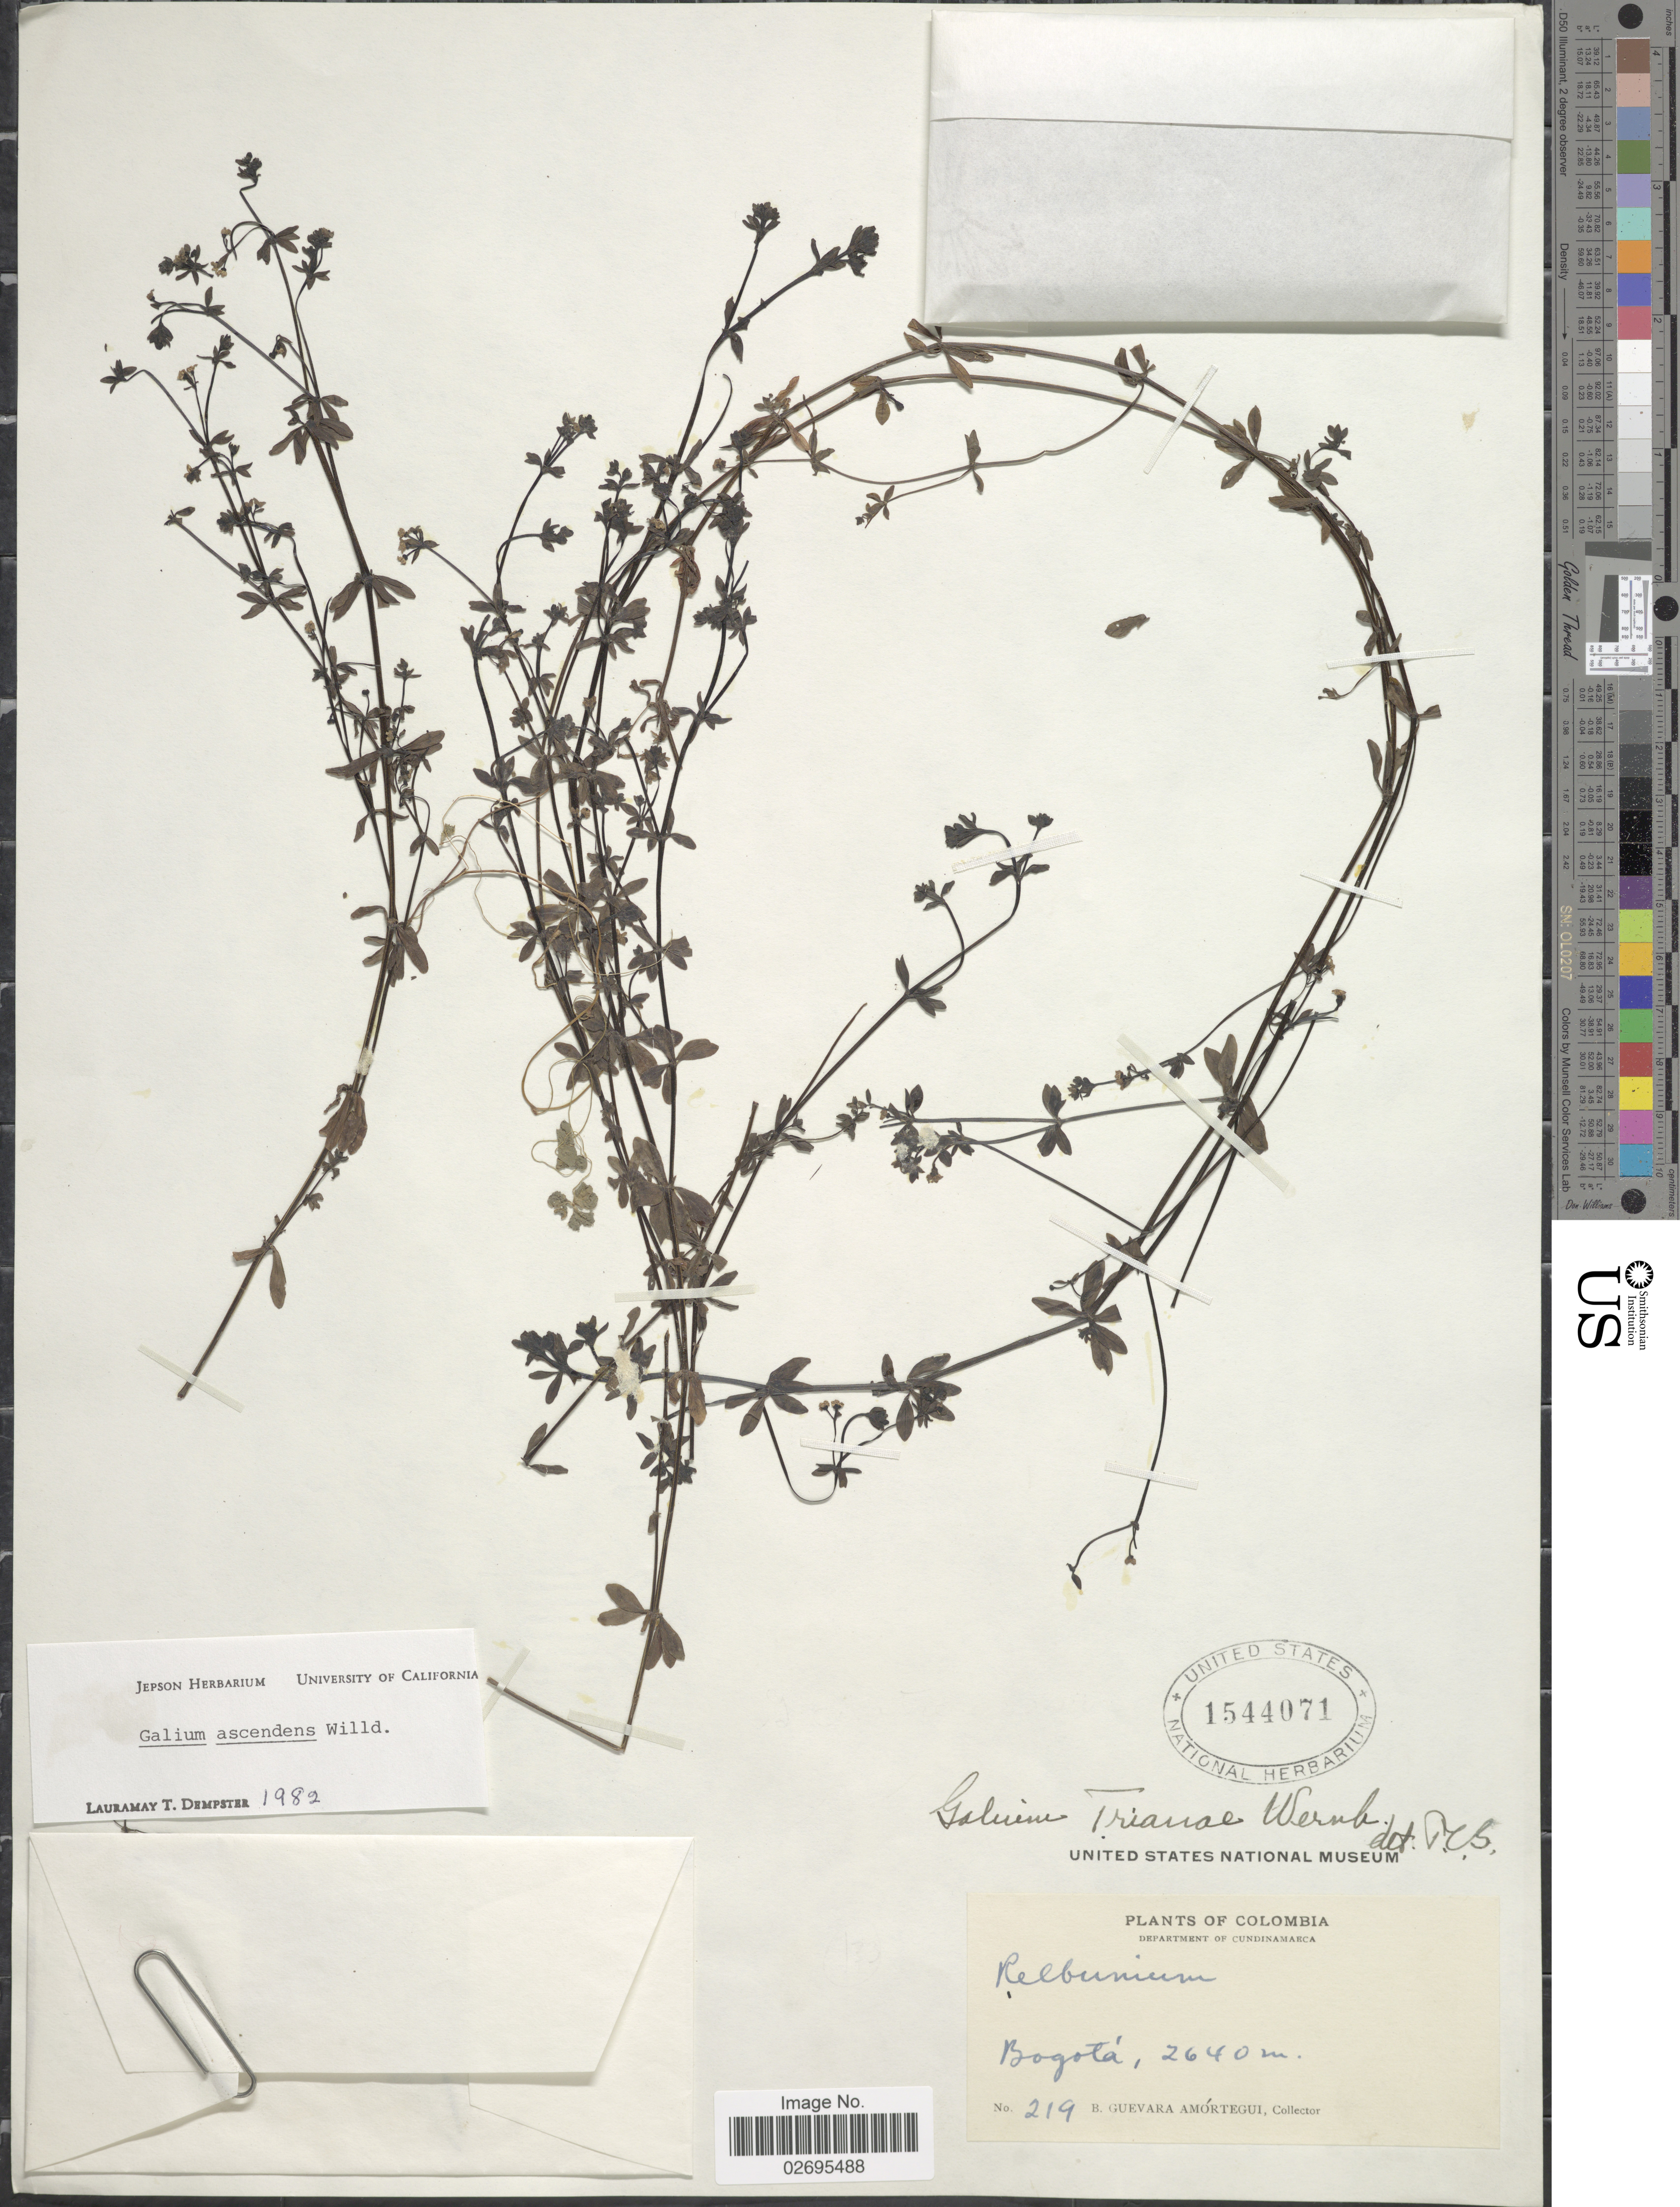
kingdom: Plantae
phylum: Tracheophyta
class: Magnoliopsida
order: Gentianales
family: Rubiaceae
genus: Galium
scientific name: Galium ascendens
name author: Willd. ex Spreng.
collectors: B. Guevara Amortegui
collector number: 219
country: Colombia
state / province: Cundinamarca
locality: Department of Cundinamarca, Bogotá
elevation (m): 2640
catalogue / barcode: US 1544071